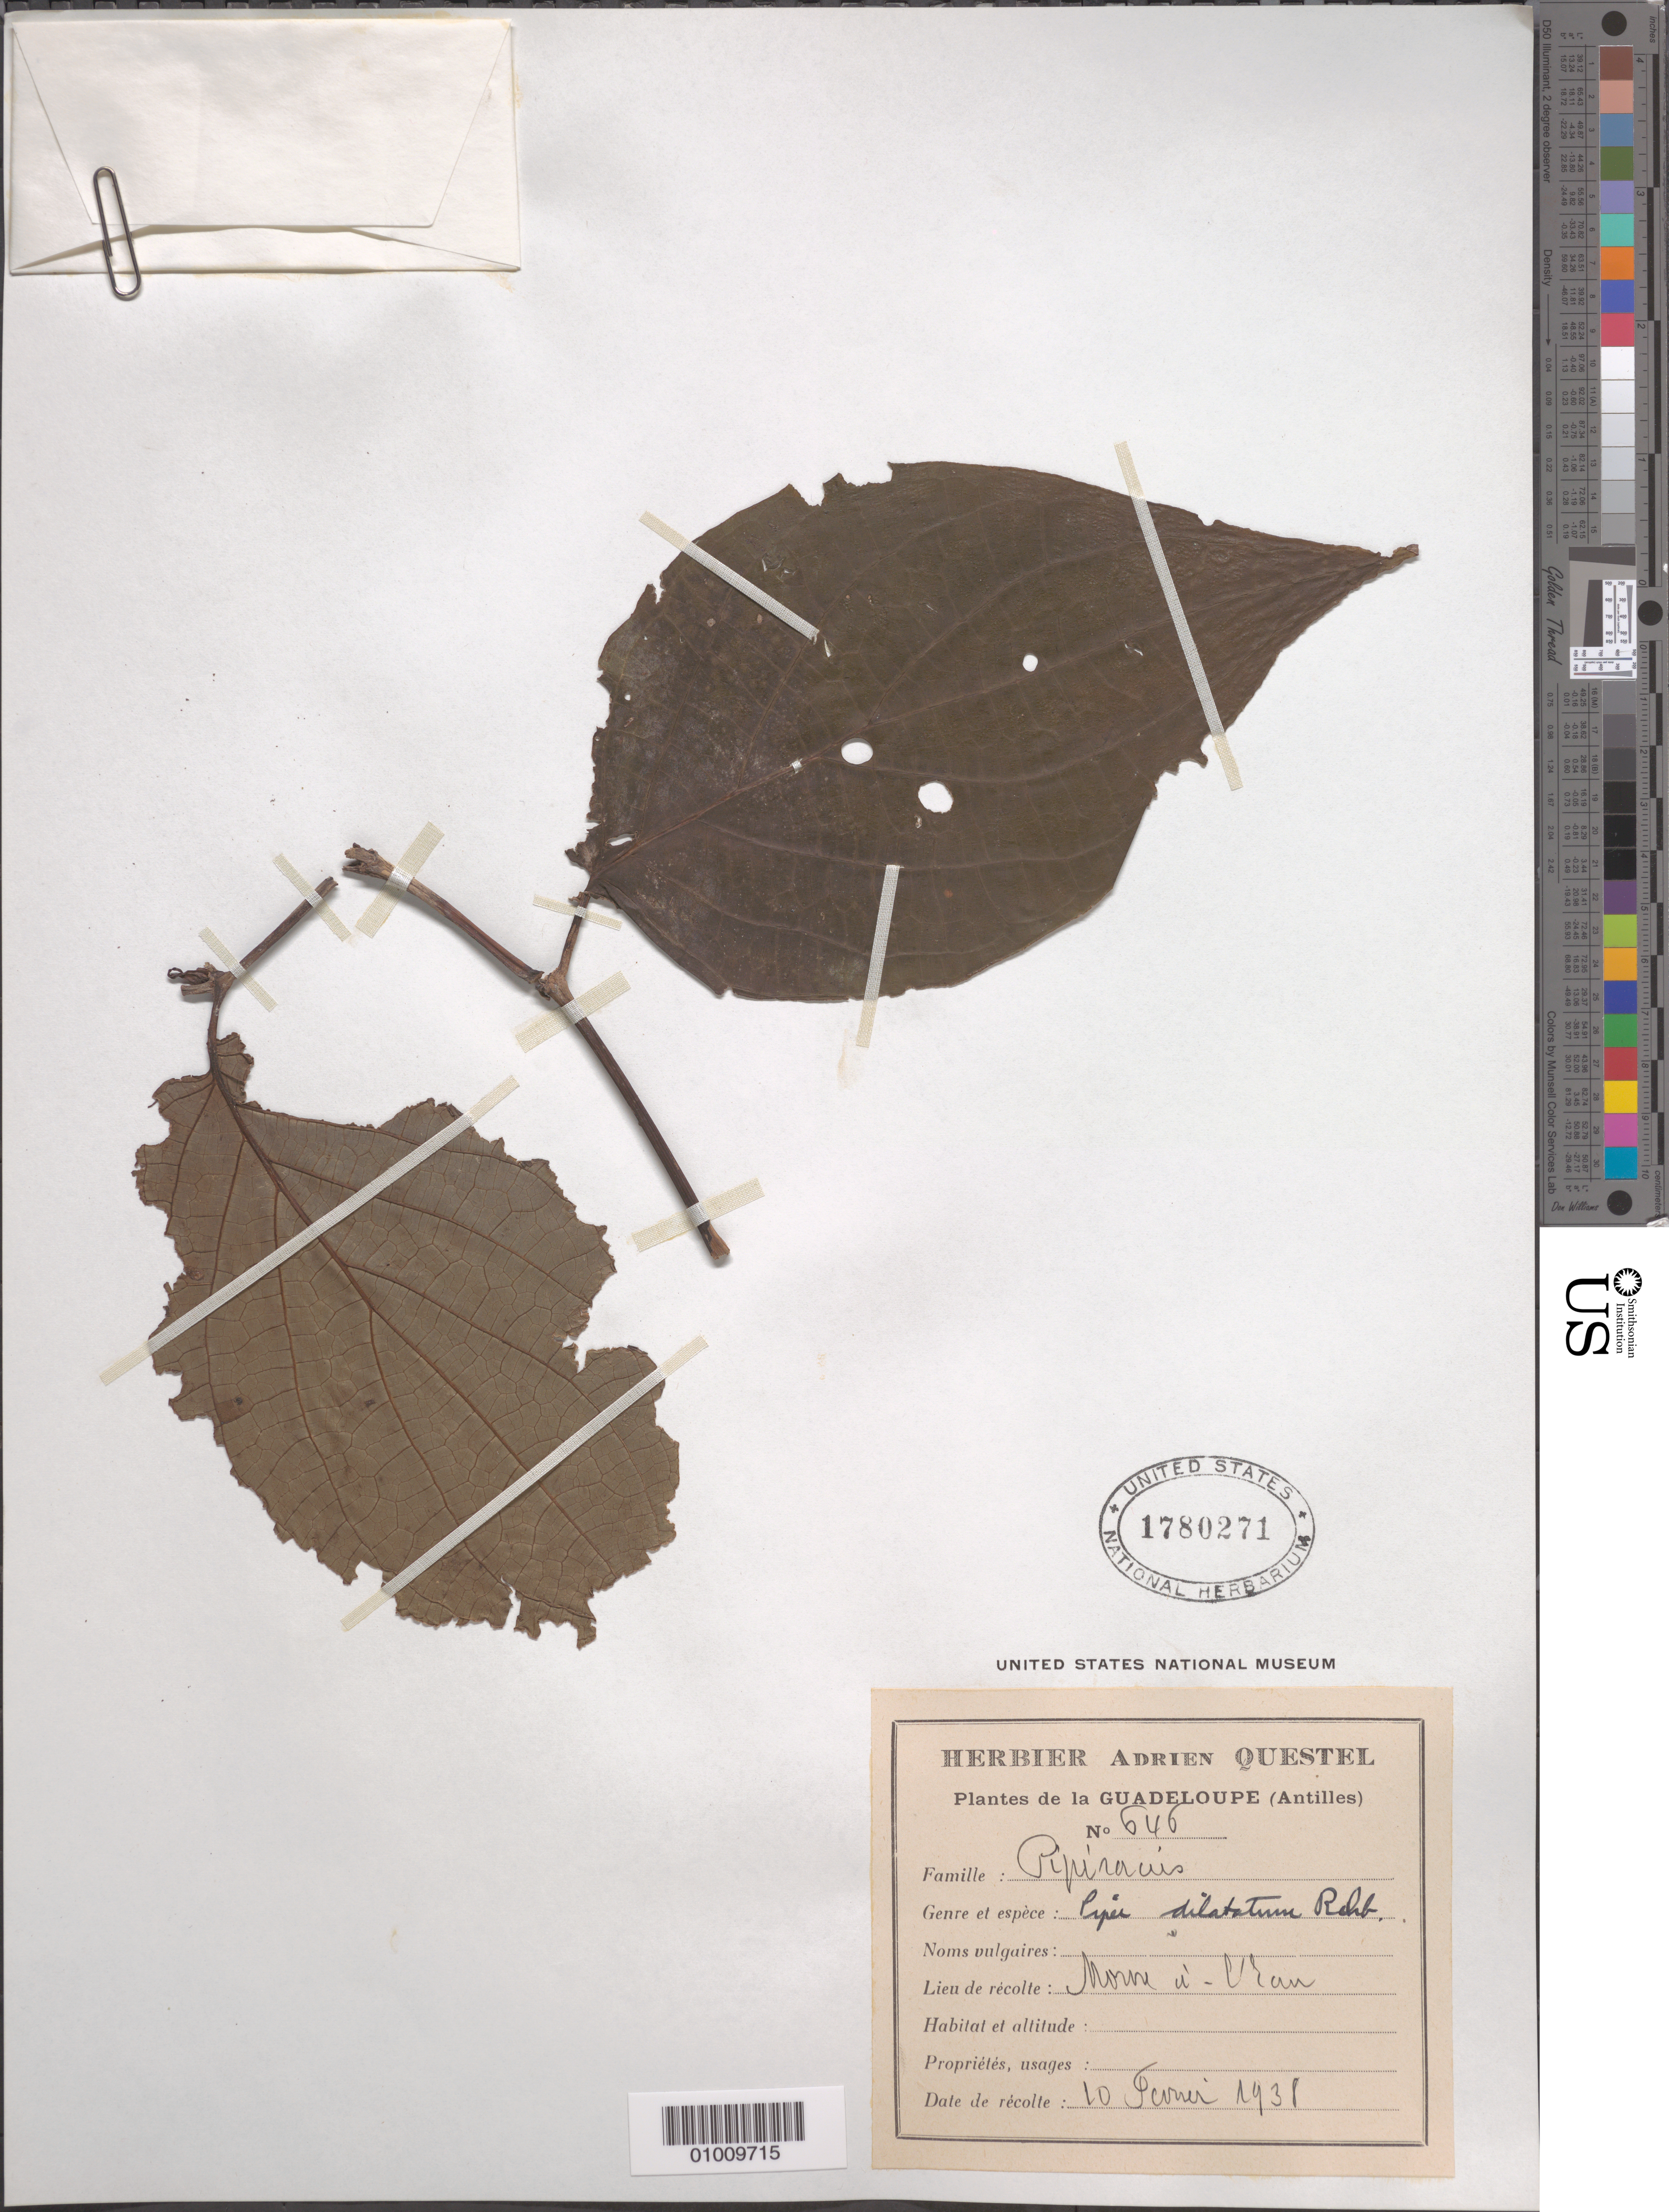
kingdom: Plantae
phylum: Tracheophyta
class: Magnoliopsida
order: Piperales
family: Piperaceae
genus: Piper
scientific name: Piper dilatatum var. dilatatum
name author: Rich.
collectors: A. Questel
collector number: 646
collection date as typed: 10 Jun 1931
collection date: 1931-06-10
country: Guadeloupe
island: Basse Terre [Guadeloupe]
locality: Morne a L'eau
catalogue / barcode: US 1780271